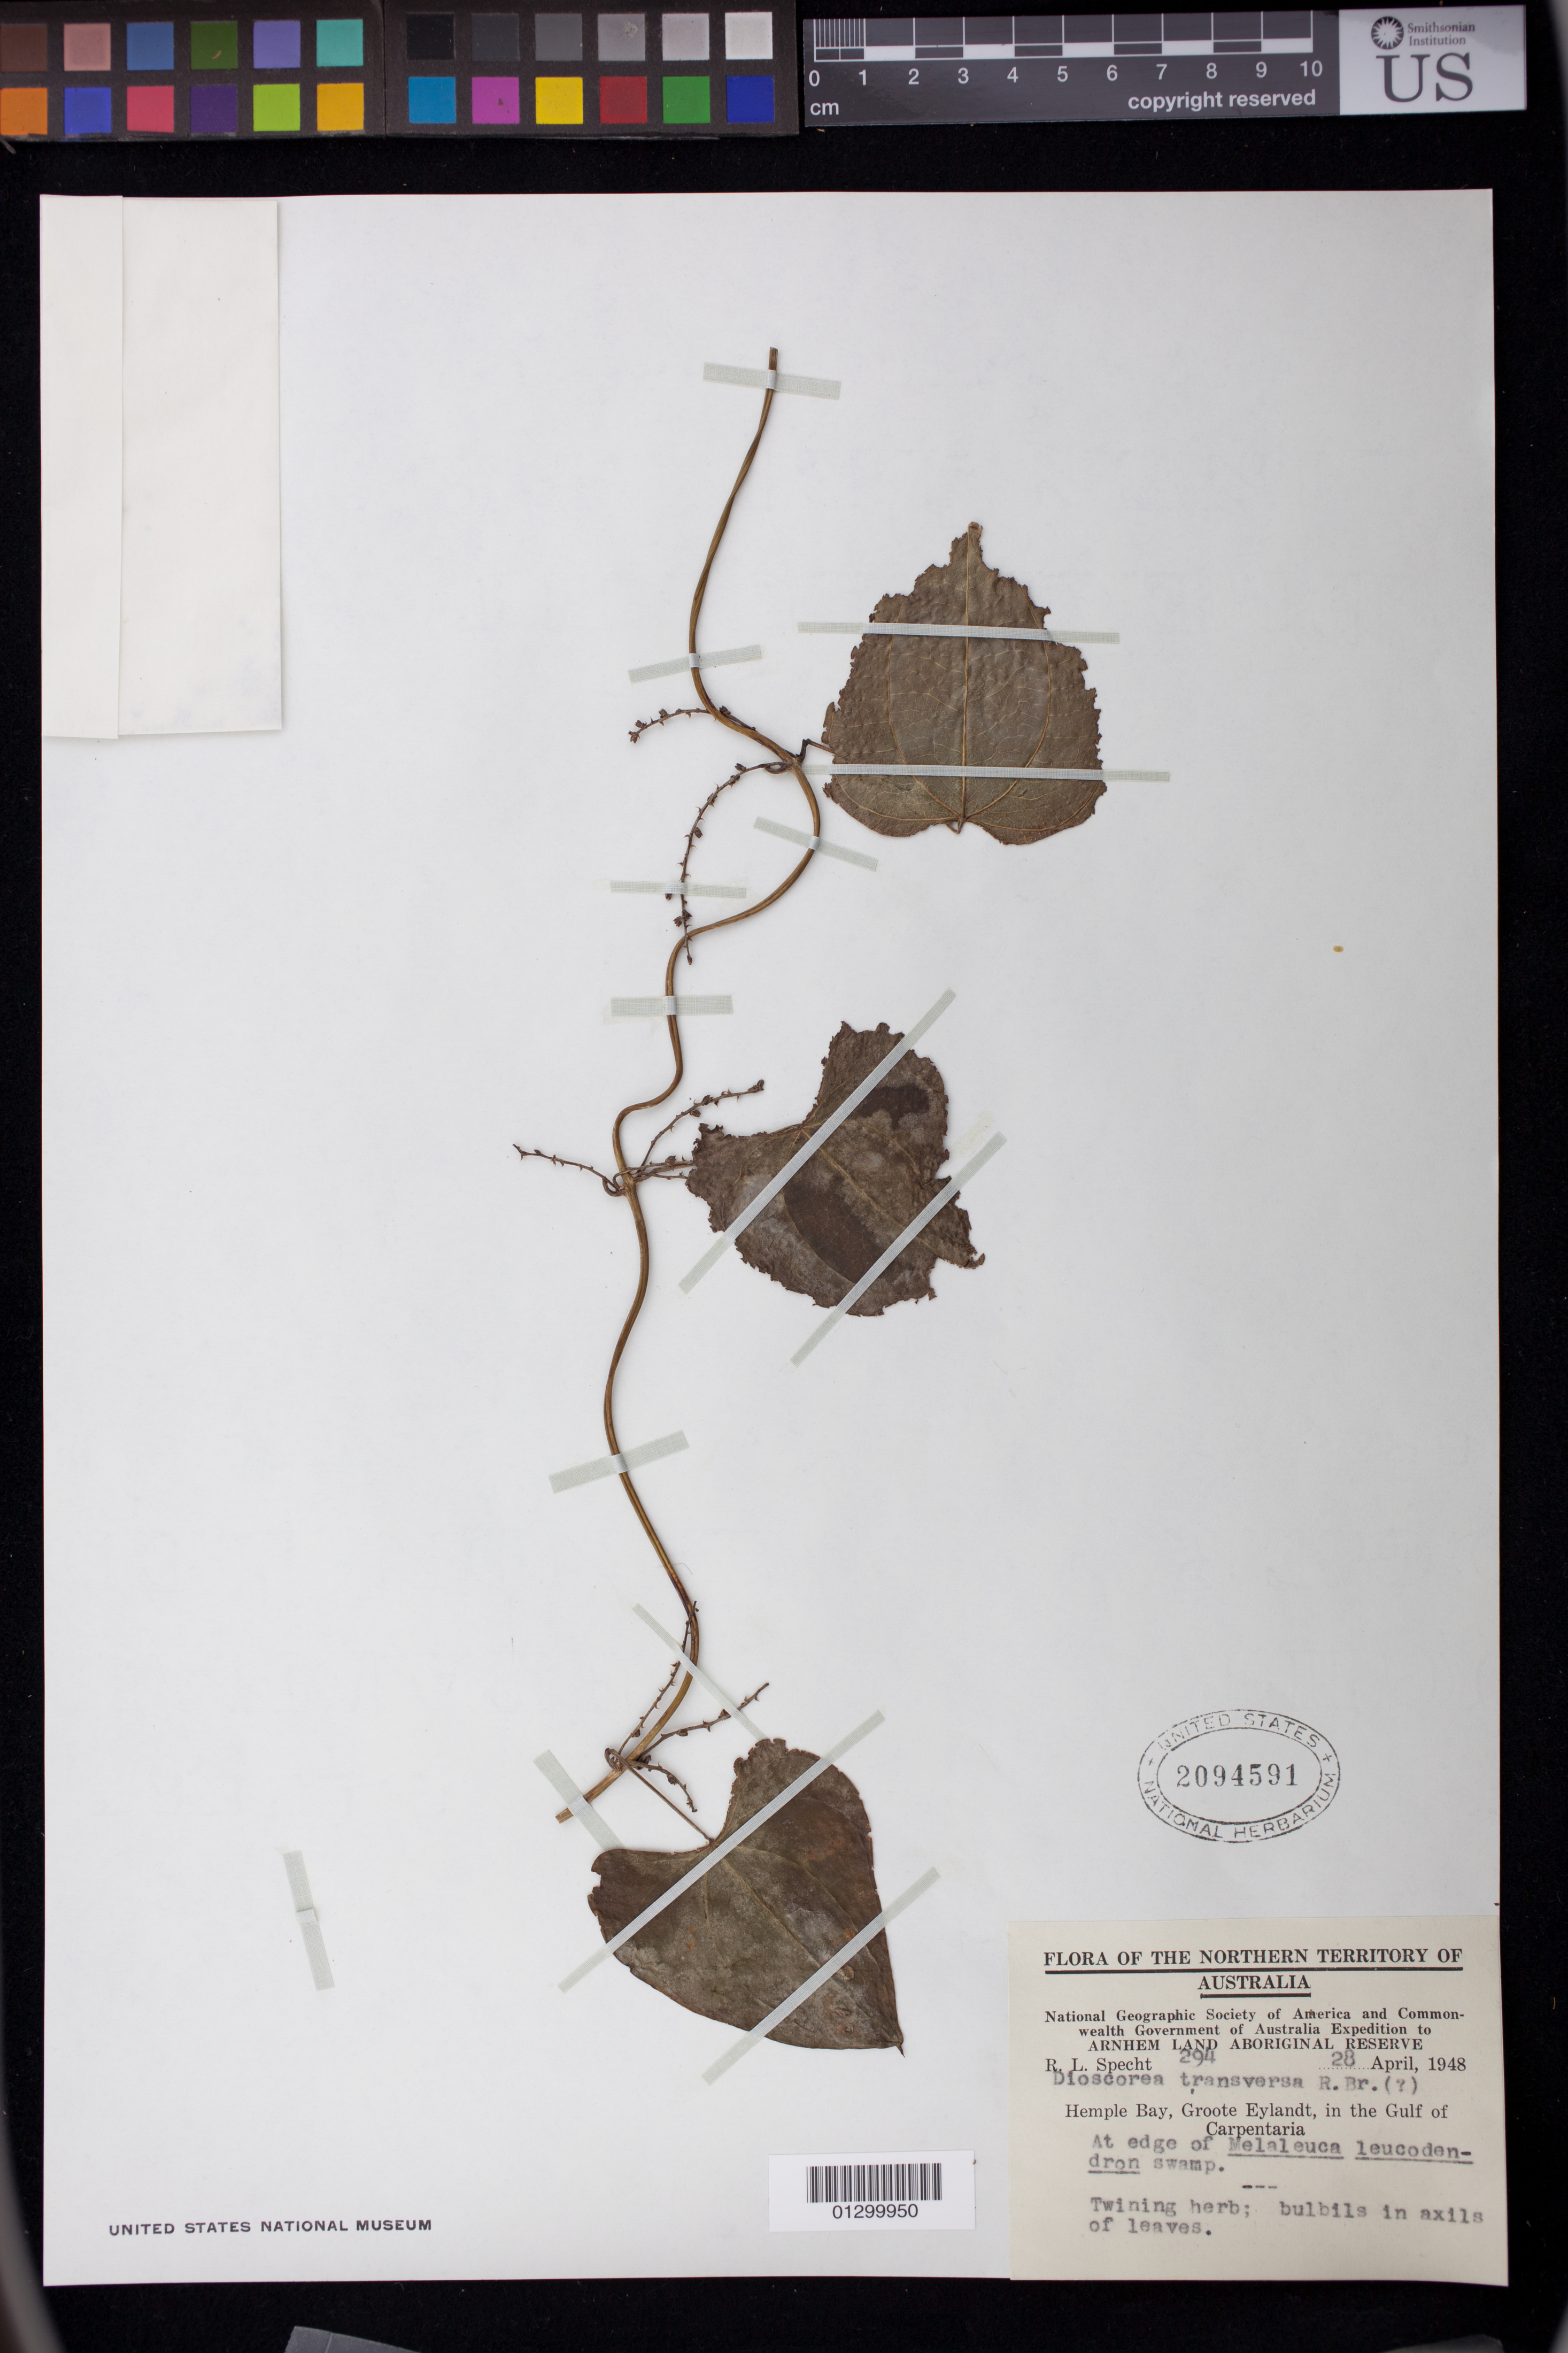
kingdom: Plantae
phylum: Tracheophyta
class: Liliopsida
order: Dioscoreales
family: Dioscoreaceae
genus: Dioscorea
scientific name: Dioscorea transversa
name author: R. Br.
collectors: R. L. Specht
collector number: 294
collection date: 1948-04-28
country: Australia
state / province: Northern Territory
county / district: East Arnhem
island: Groote Eylandt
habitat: At edge of Melaleuca leucodendron swamp.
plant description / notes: Twining herb; bulbils in axils of leaves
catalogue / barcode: US 2094591